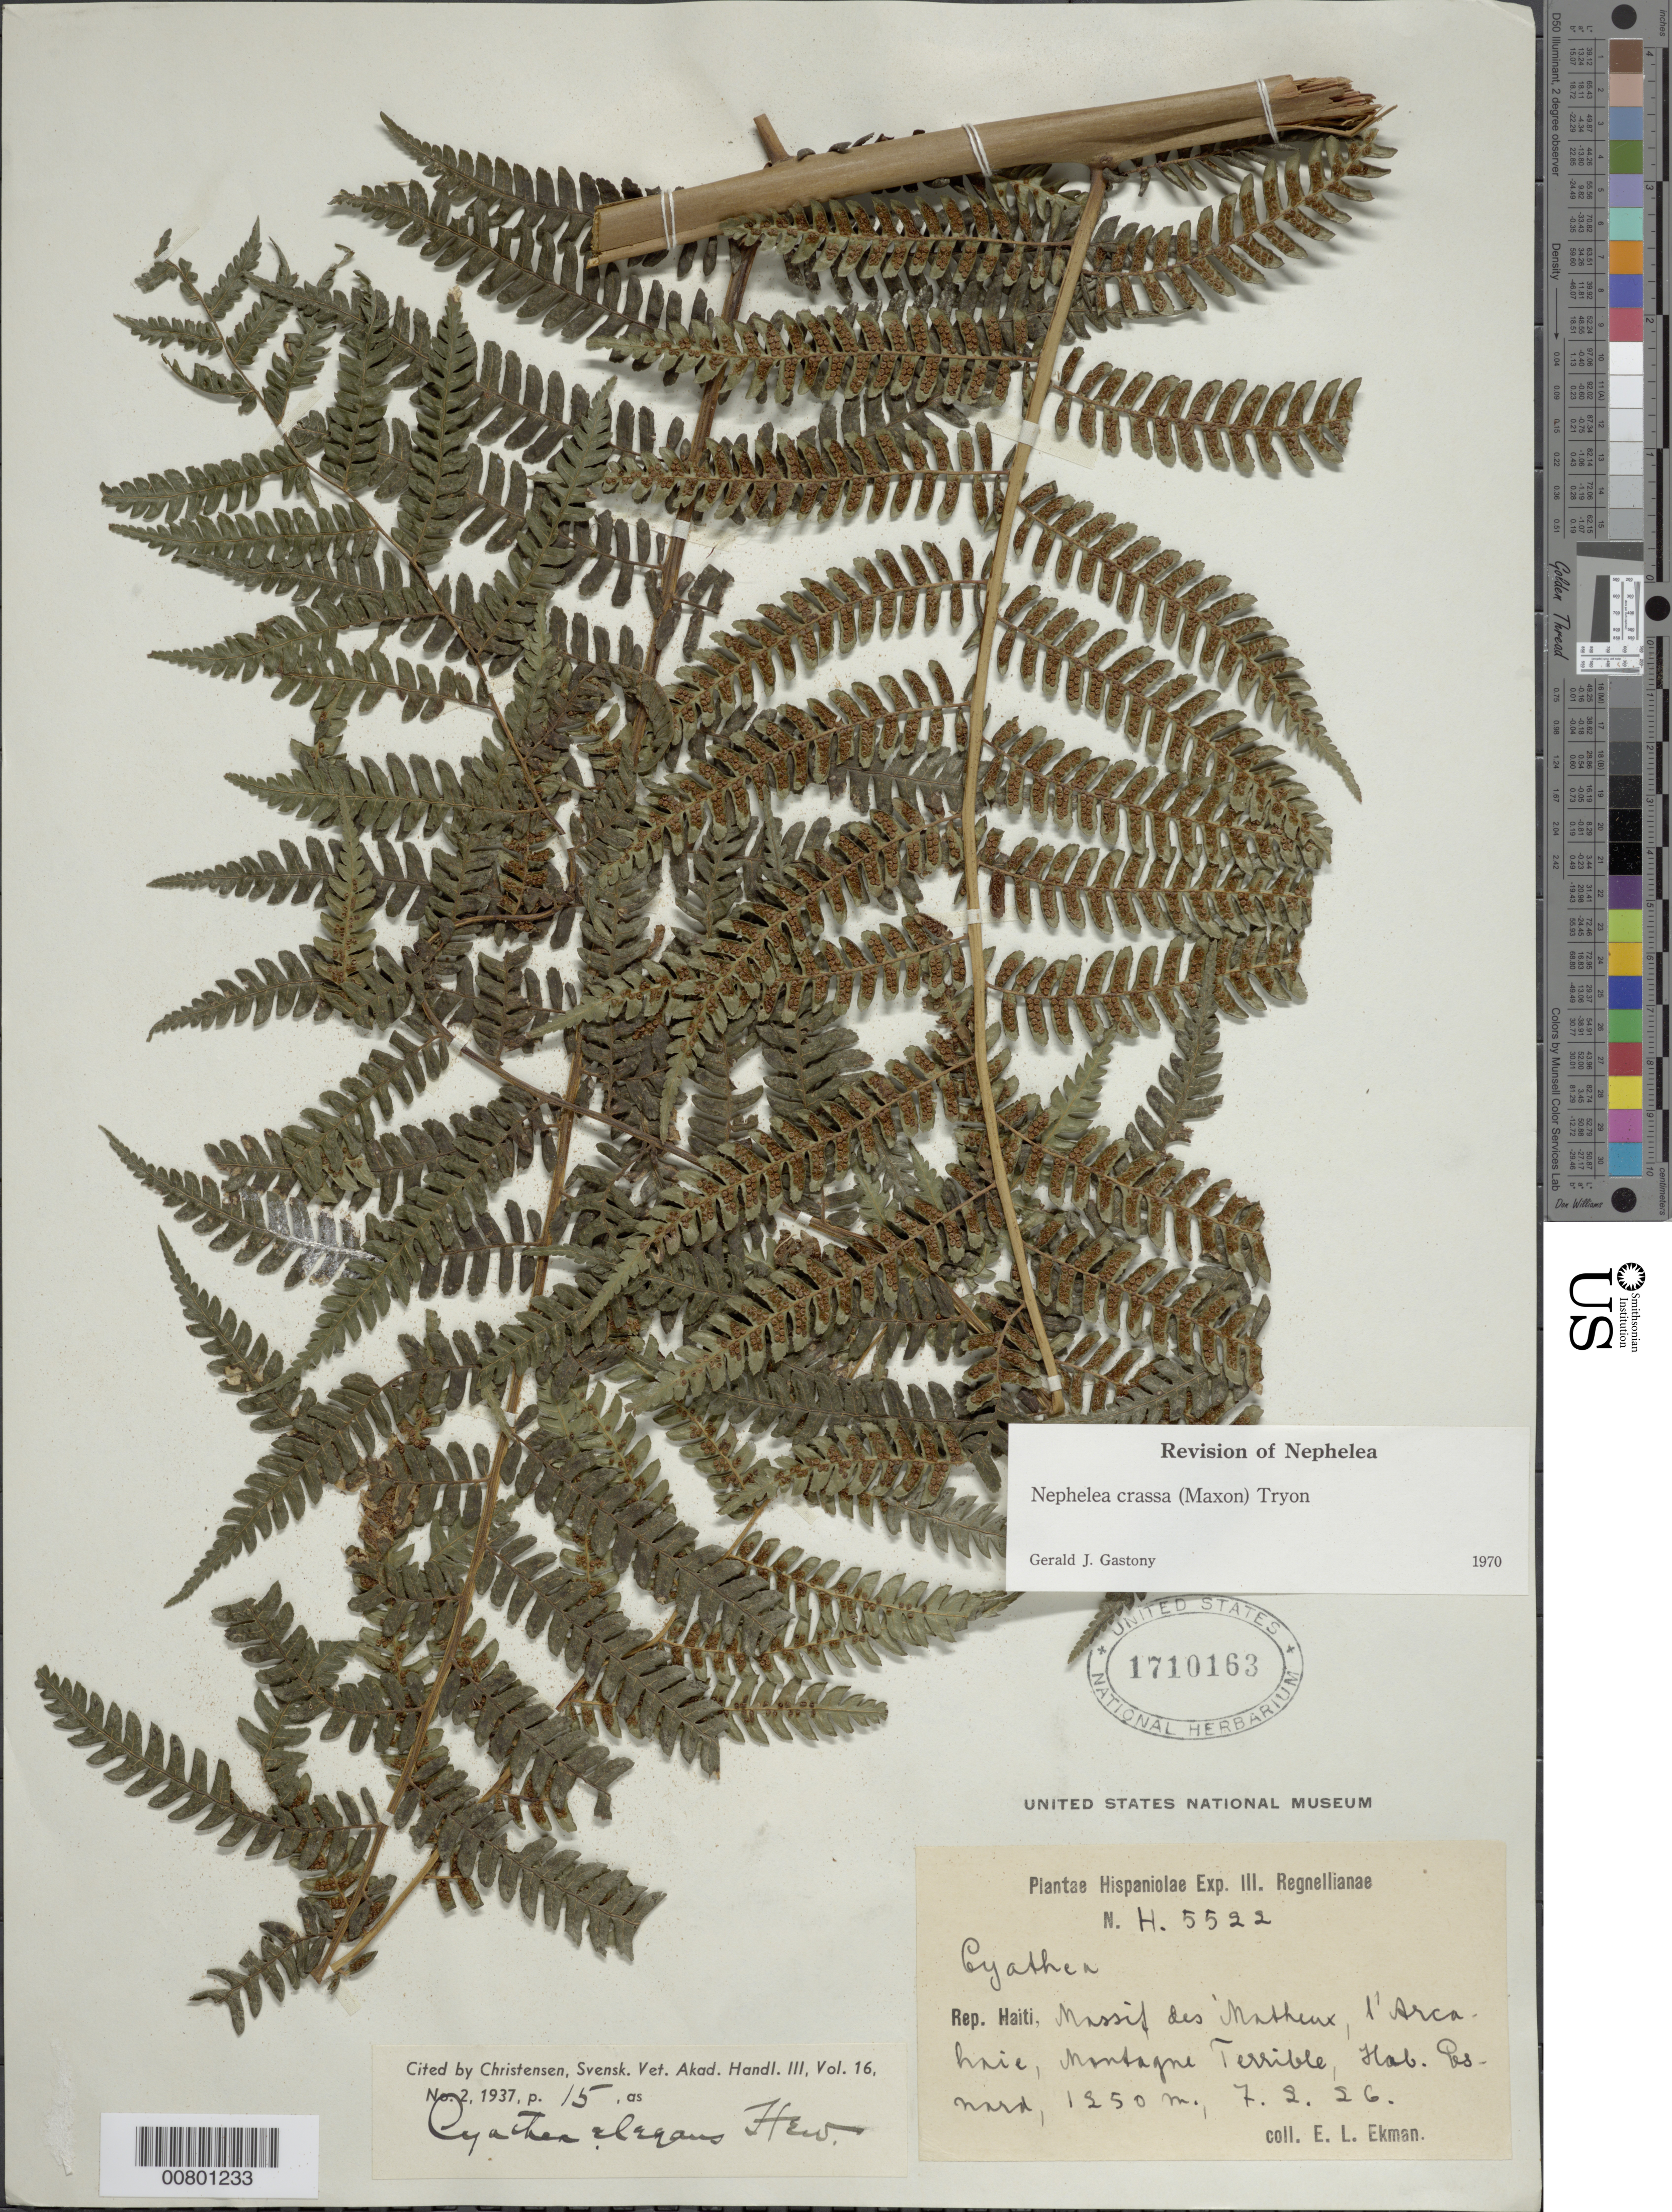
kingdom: Plantae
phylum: Tracheophyta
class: Polypodiopsida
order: Cyatheales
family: Cyatheaceae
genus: Alsophila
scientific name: Alsophila jimeneziana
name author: D.S. Conant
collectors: E. L. Ekman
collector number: H 5522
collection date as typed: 07 Feb 1926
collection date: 1926-02-07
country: Haiti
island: Hispaniola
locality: Massif des Matheux, l'Arcahaie, Montagne Terrible, Hab. Pesnard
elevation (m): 1250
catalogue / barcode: US 1710163